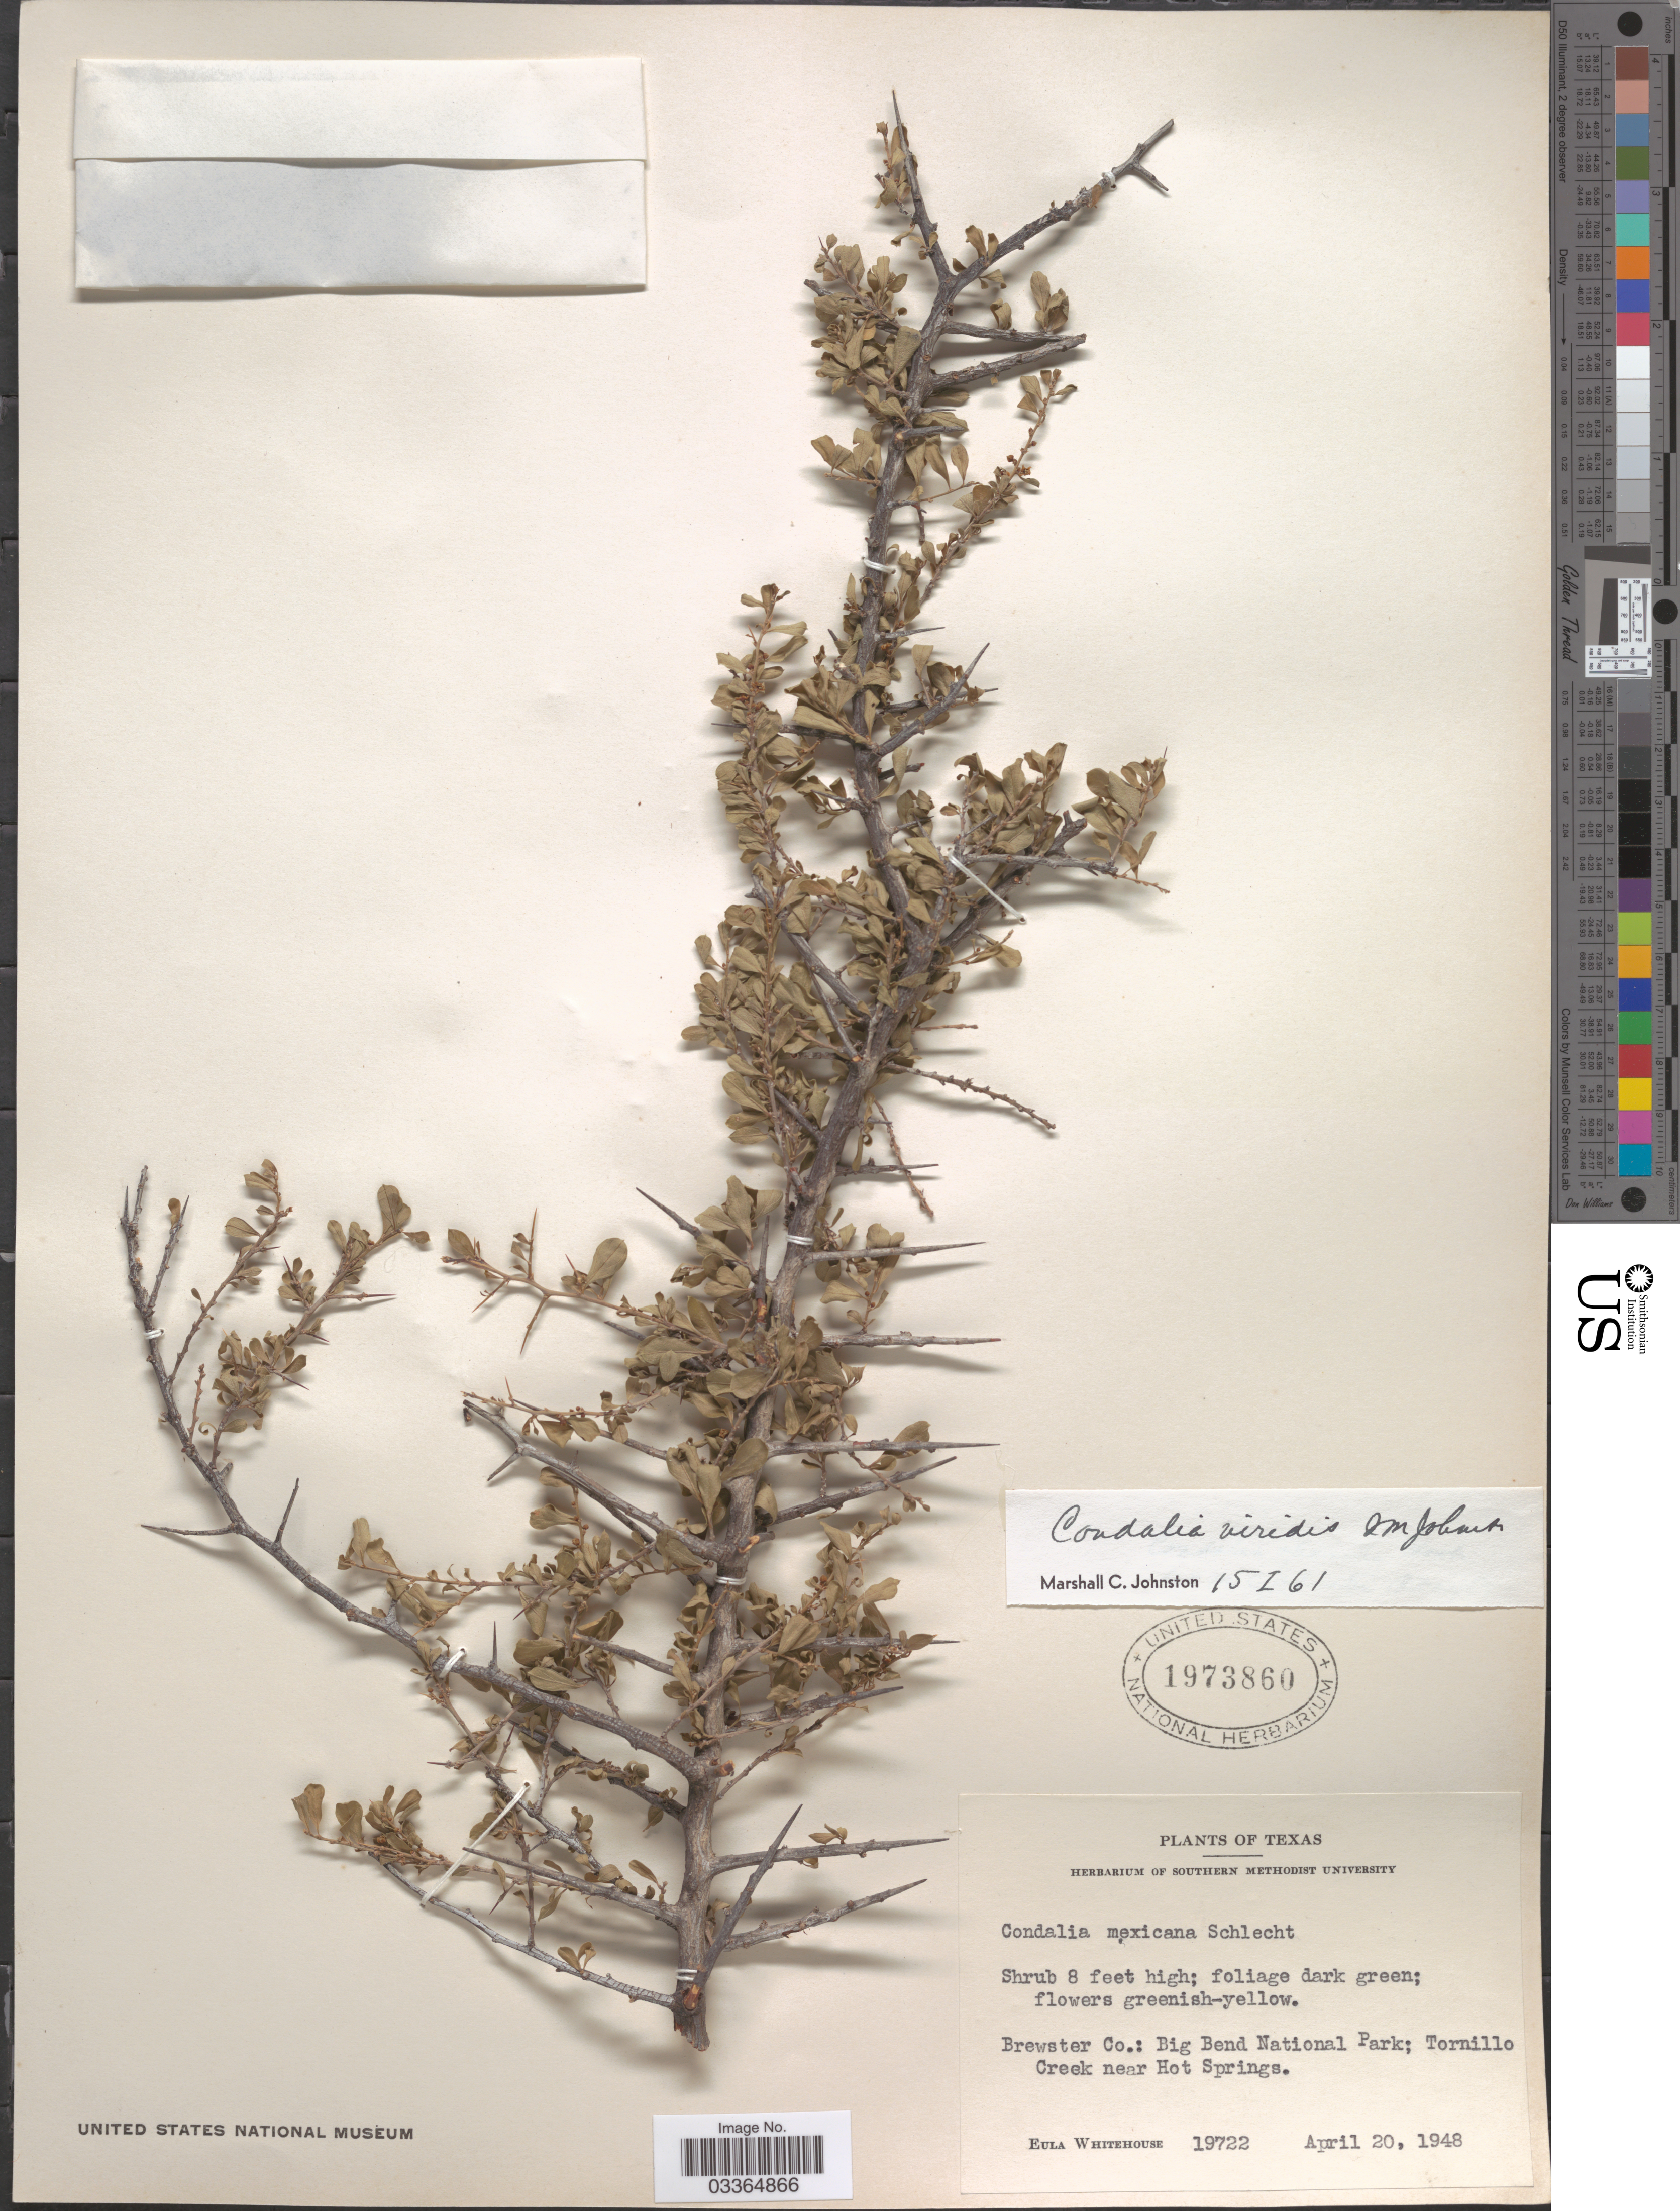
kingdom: Plantae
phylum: Tracheophyta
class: Magnoliopsida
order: Rosales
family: Rhamnaceae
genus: Condalia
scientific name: Condalia viridis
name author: I.M. Johnst.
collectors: E. Whitehouse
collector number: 19722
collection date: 1948-04-20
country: United States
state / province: Texas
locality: Brewster Co.: Big Bend National Park; Tornillo Creek near Hot Springs.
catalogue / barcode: US 1973860